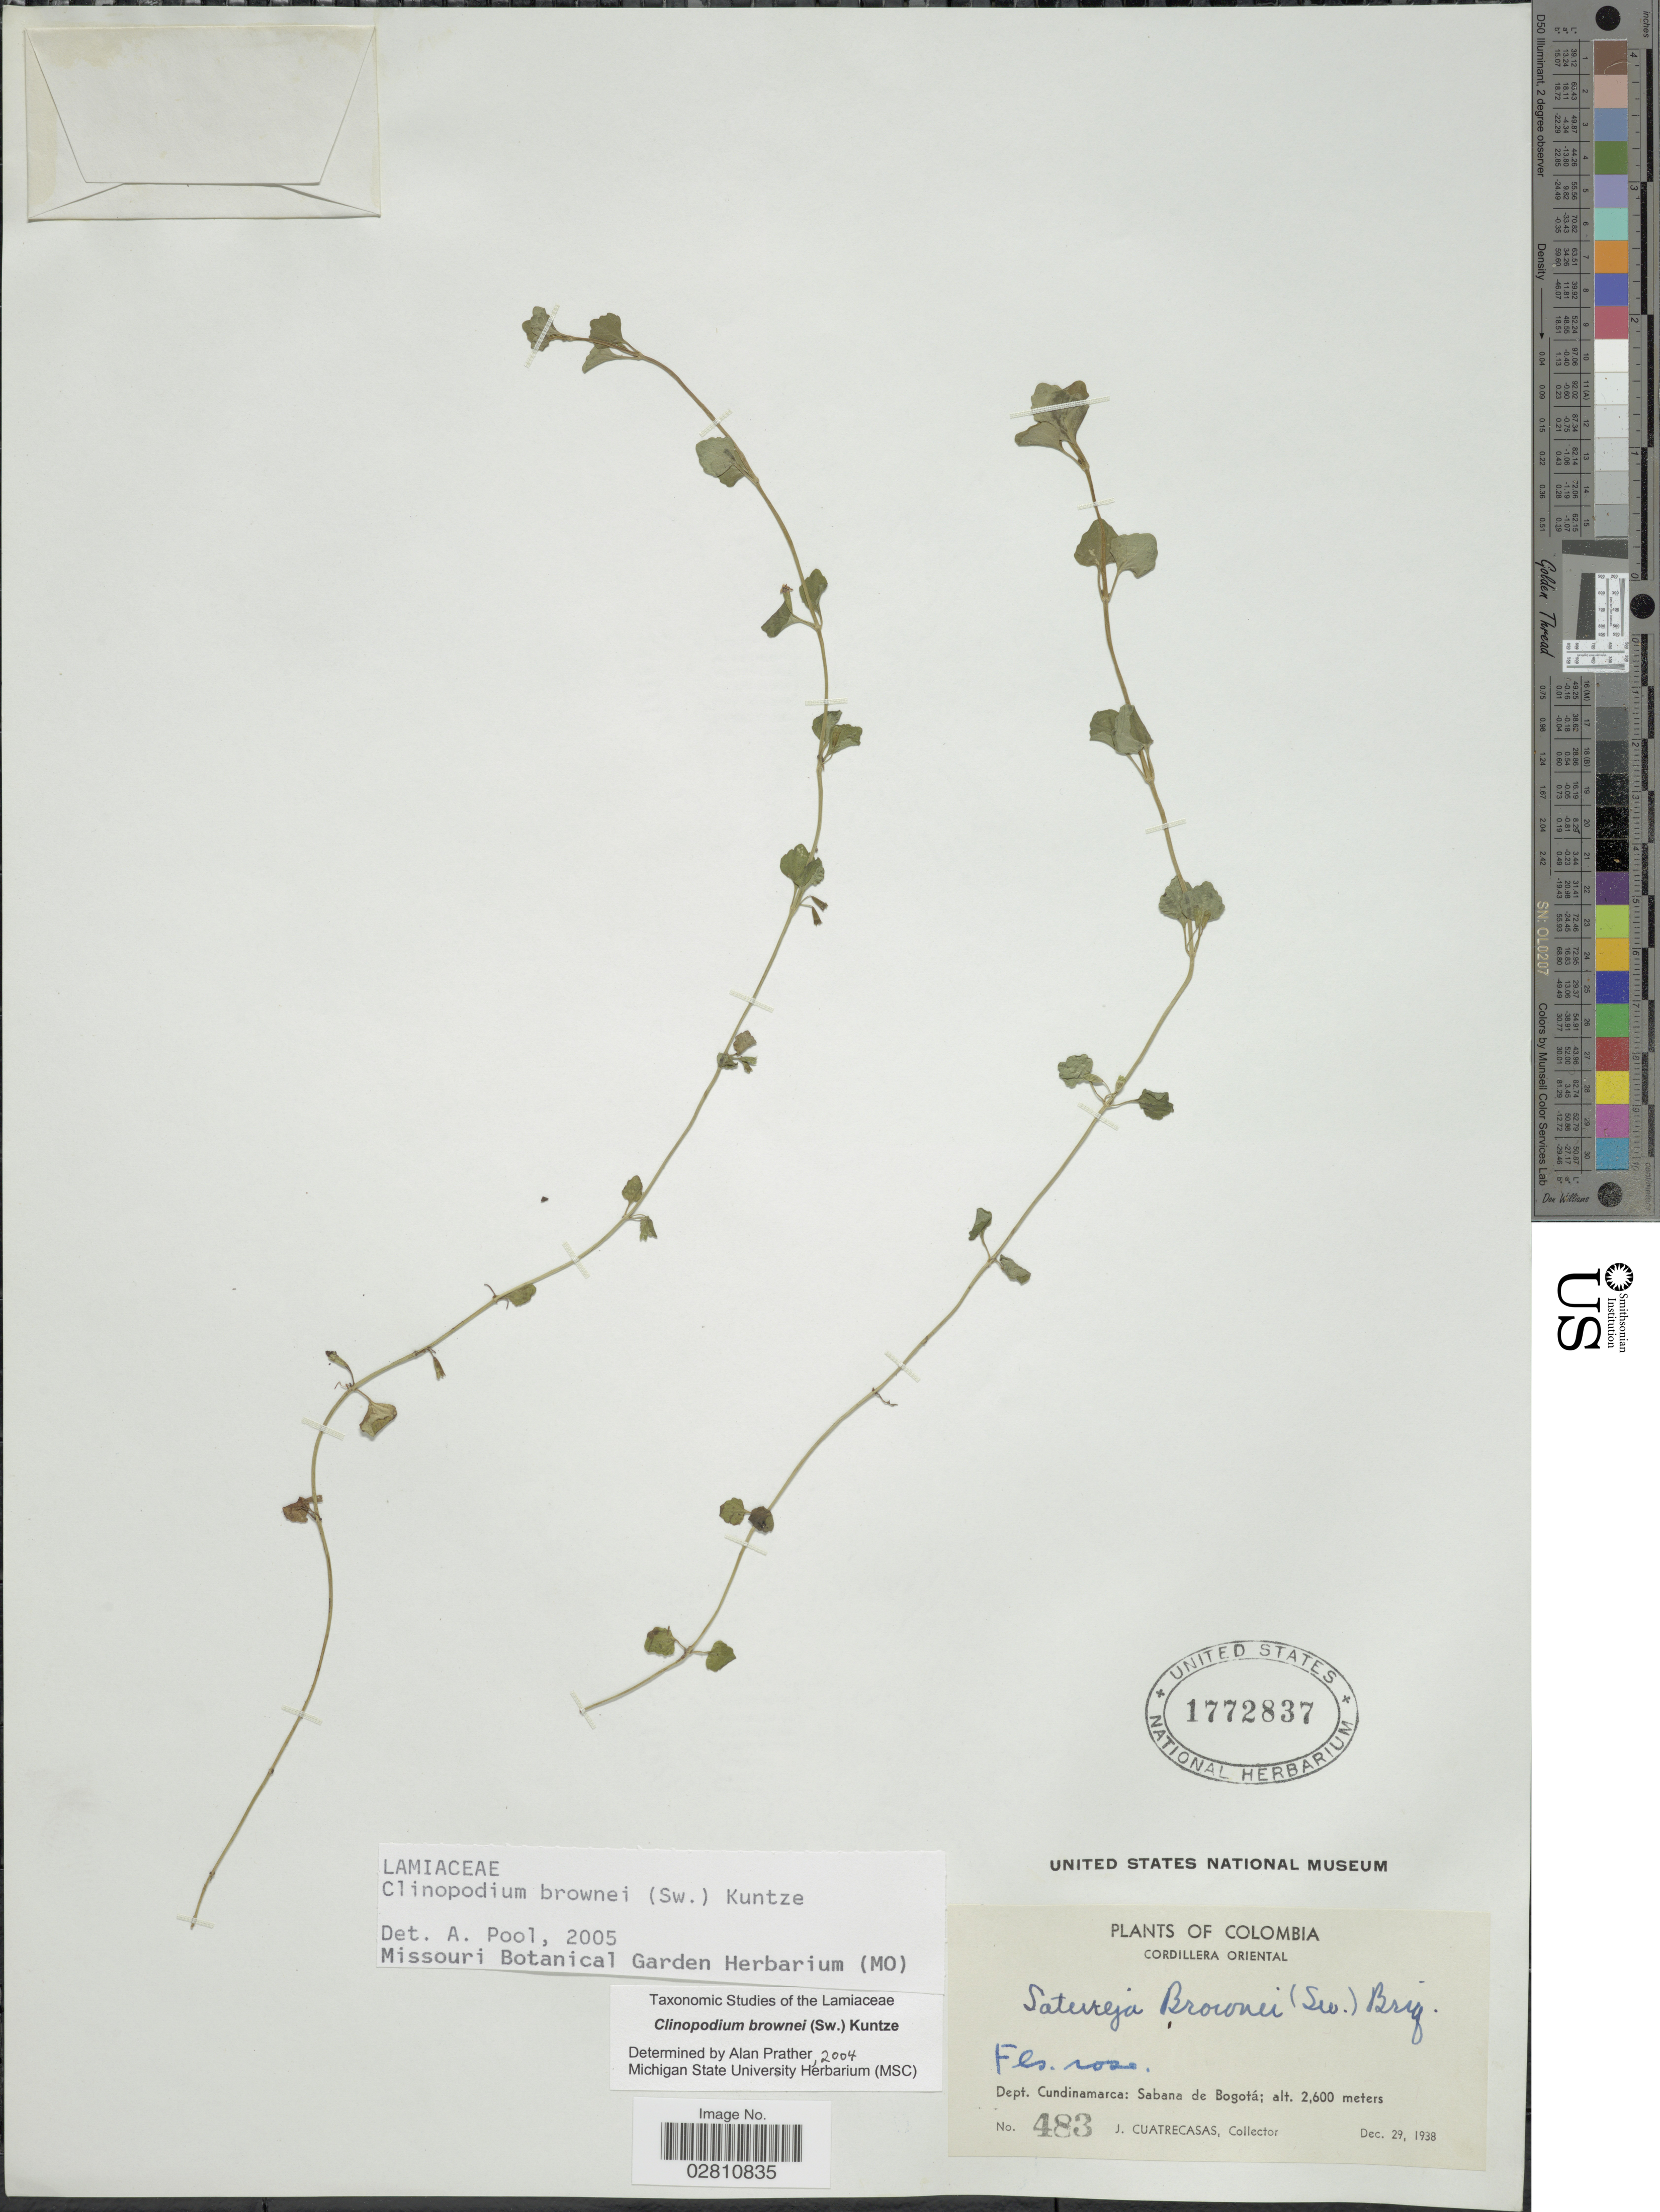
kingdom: Plantae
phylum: Tracheophyta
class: Magnoliopsida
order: Lamiales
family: Lamiaceae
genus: Clinopodium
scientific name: Clinopodium brownei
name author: (Sw.) Kuntze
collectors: J. Cuatrecasas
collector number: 483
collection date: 1938-12-29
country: Colombia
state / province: Cundinamarca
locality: Cordillera Oriental, Dept. Cundinamarca: Sabana de Bogotá.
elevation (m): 2600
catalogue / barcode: US 1772837